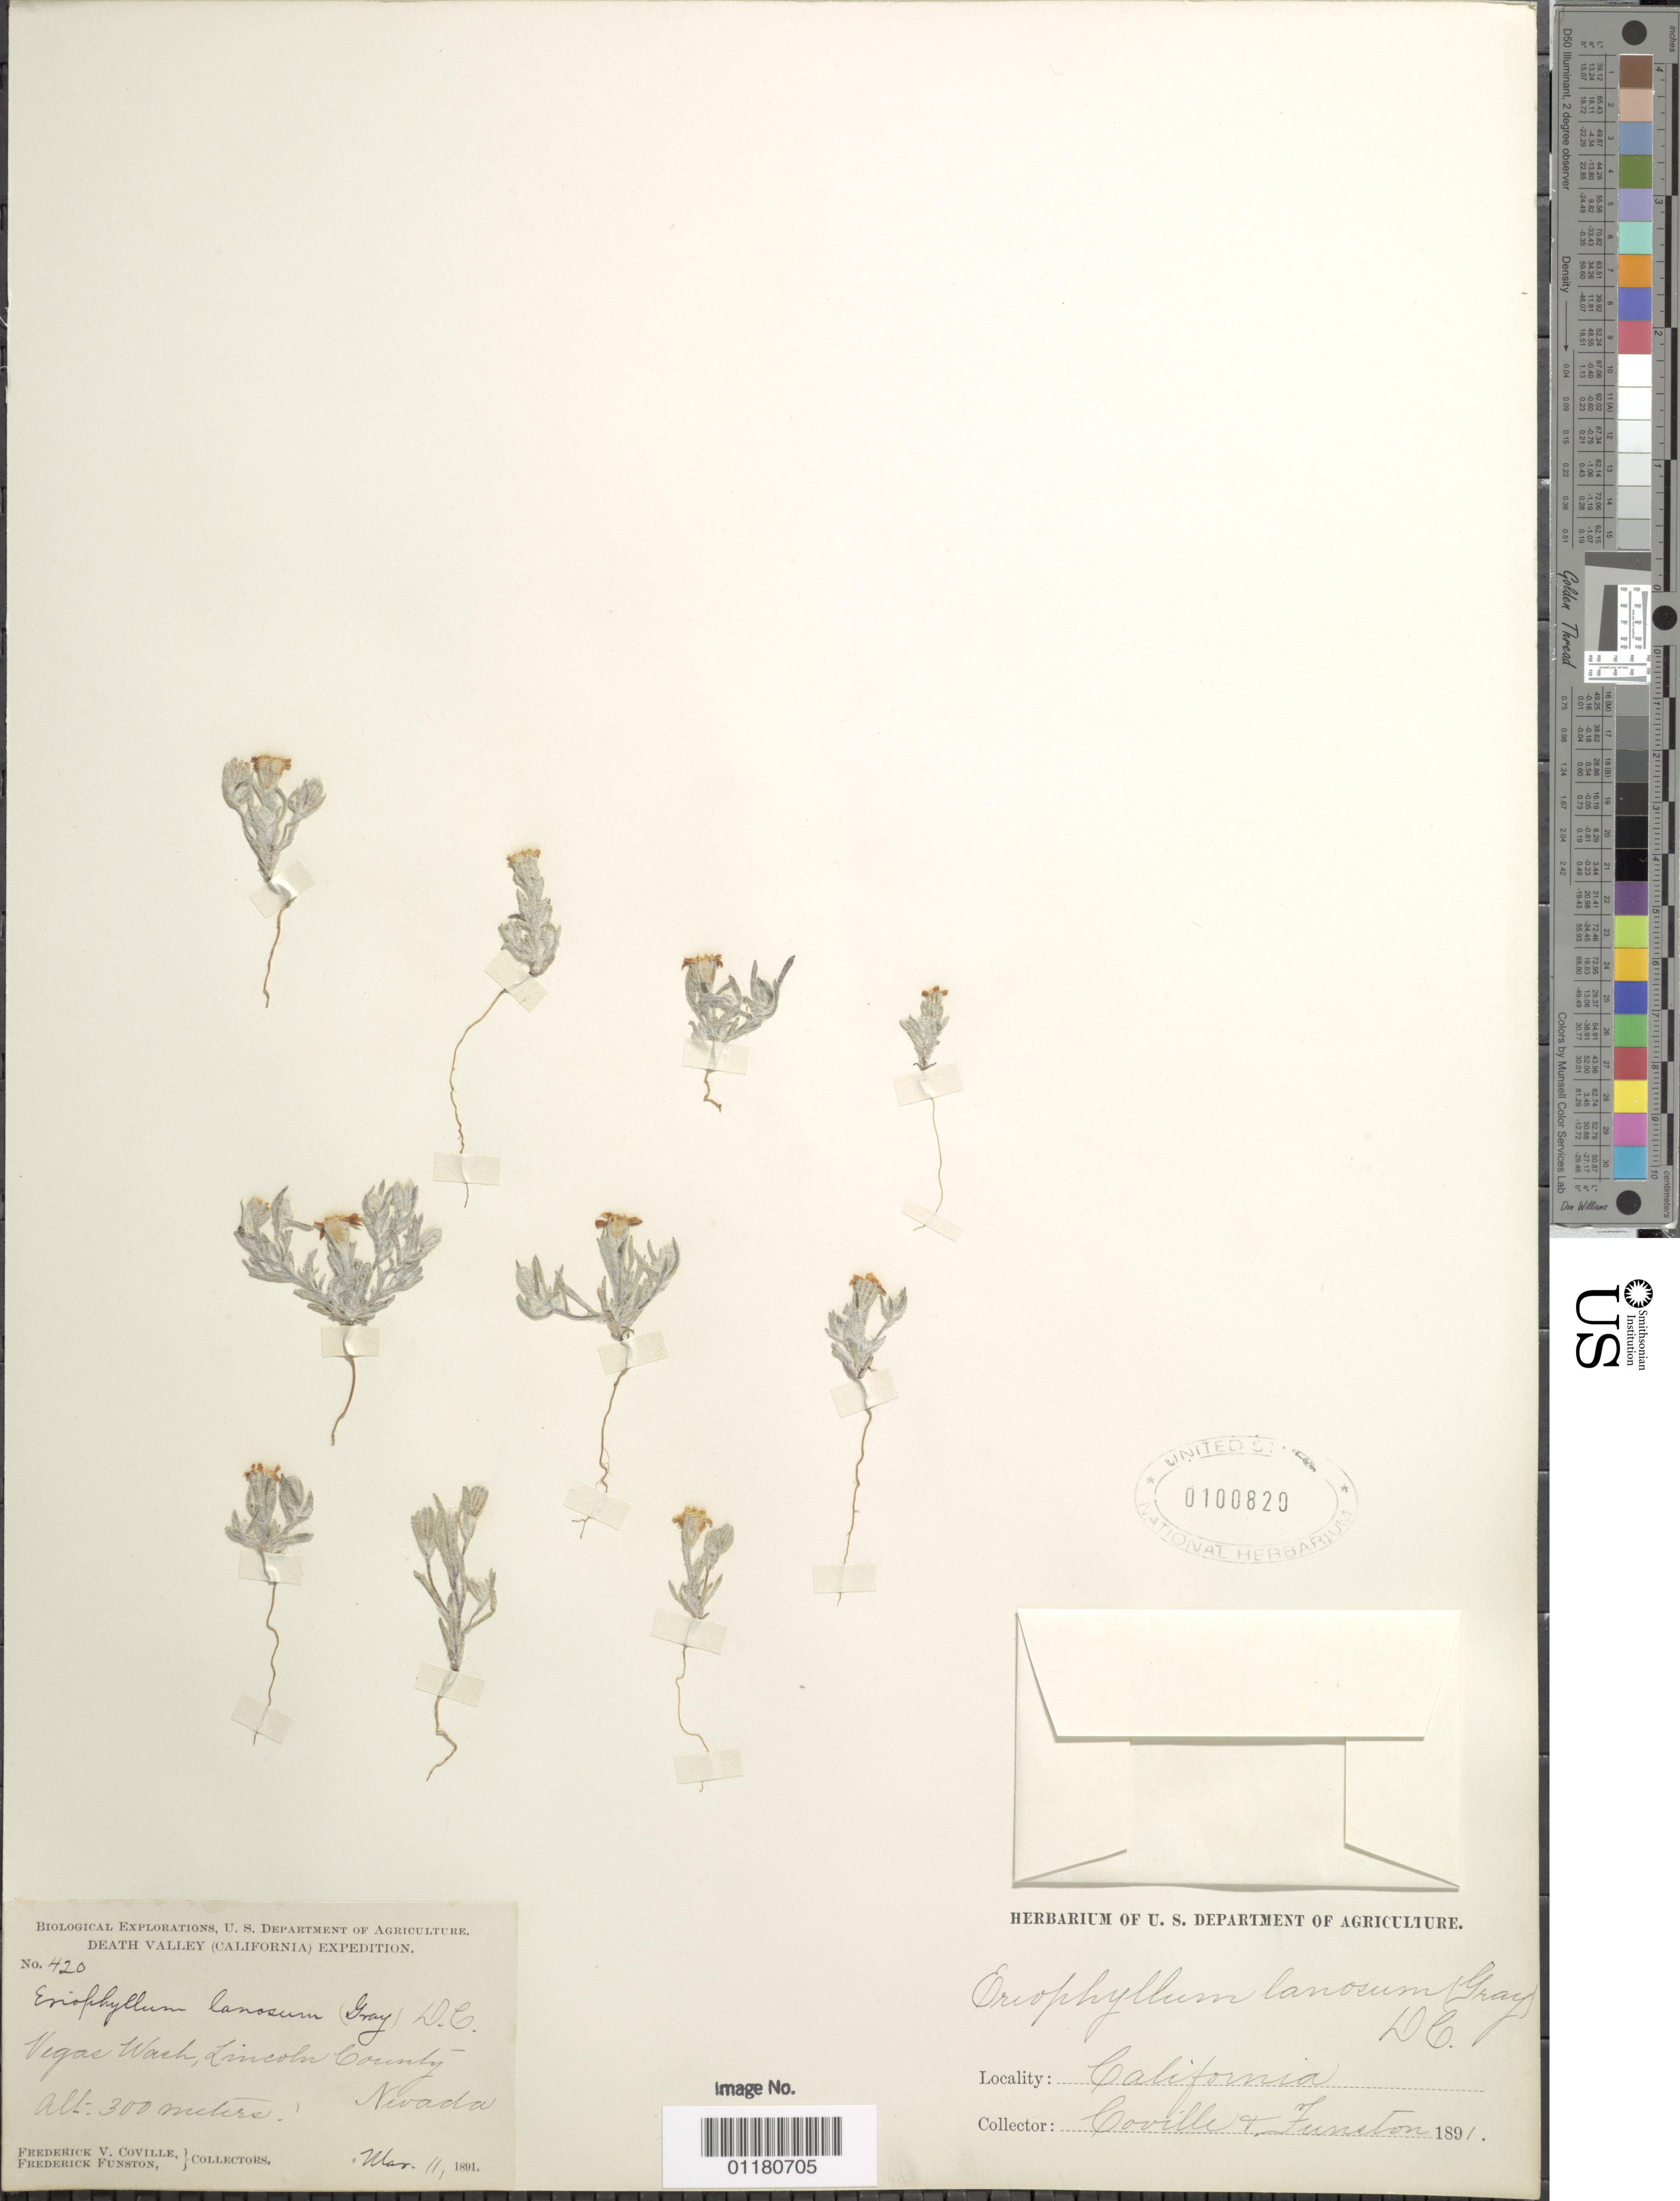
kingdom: Plantae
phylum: Tracheophyta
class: Magnoliopsida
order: Asterales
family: Asteraceae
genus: Eriophyllum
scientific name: Eriophyllum lanosum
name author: (A. Gray) A. Gray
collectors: F. V. Coville & F. Funston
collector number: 420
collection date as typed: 11 Mar 1891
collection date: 1891-03-11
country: United States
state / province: Nevada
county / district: Lincoln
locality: Vegas Wash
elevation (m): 300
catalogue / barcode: US 100820